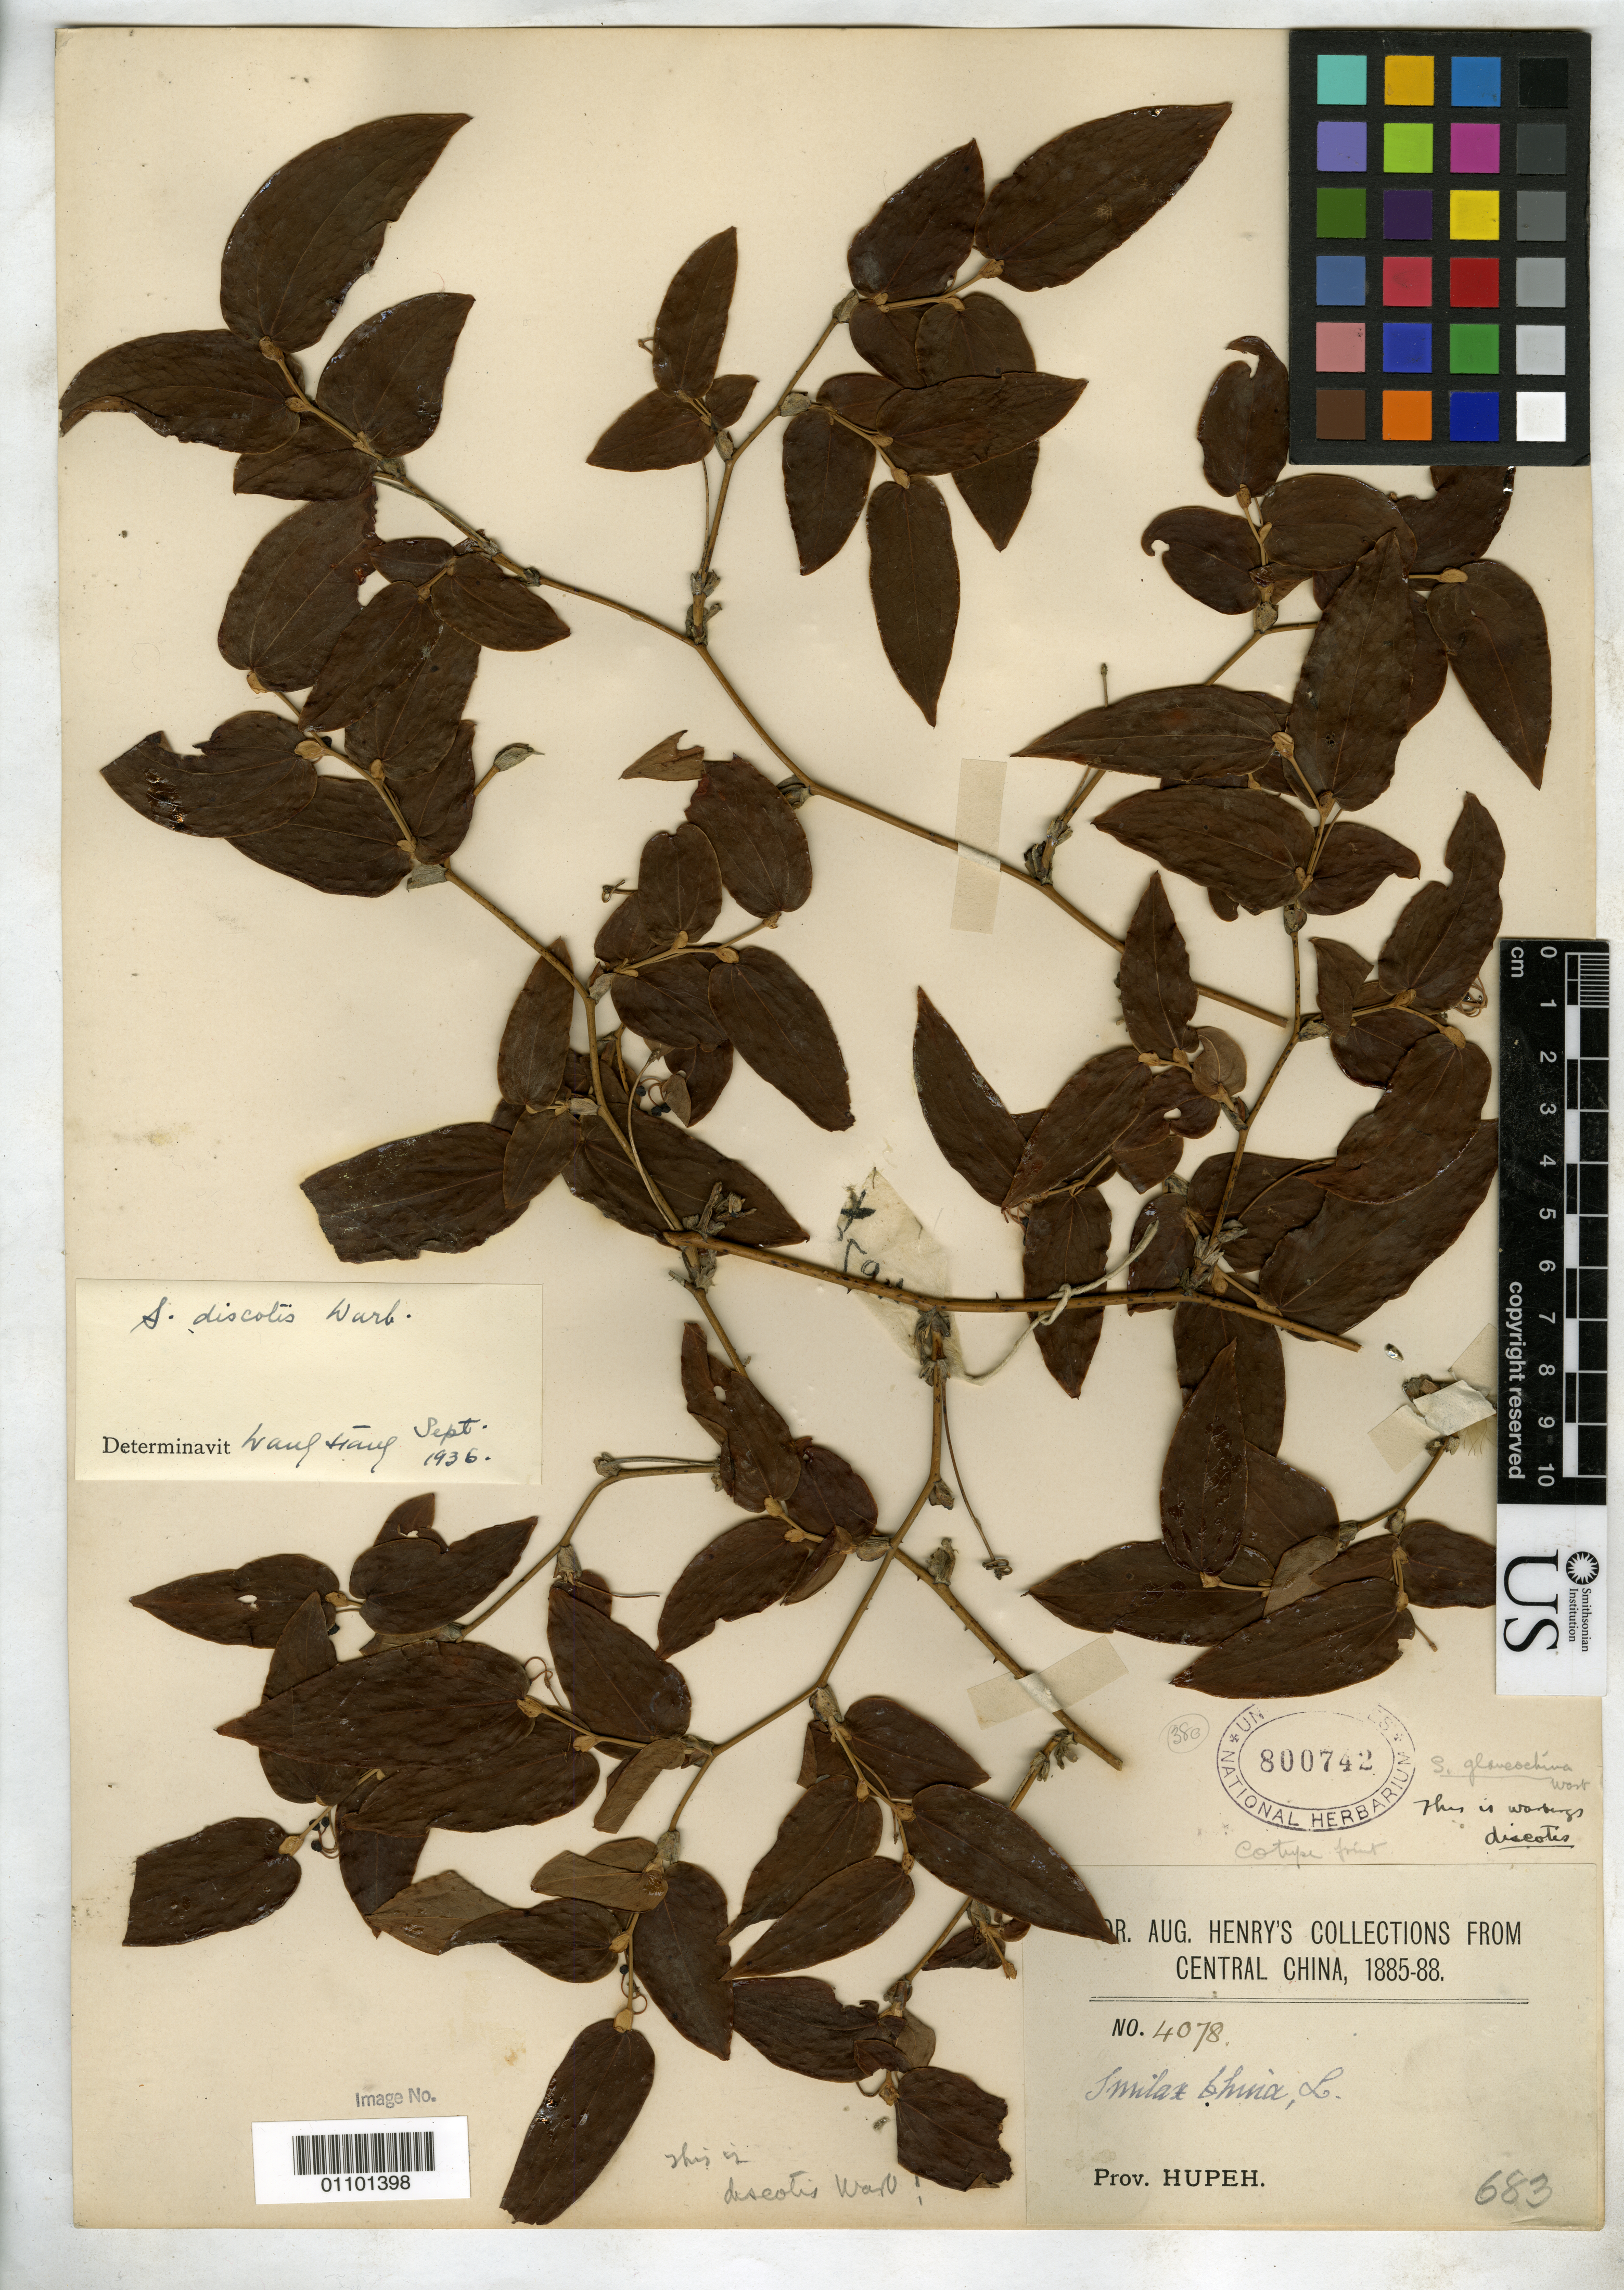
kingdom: Plantae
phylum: Tracheophyta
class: Liliopsida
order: Liliales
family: Smilacaceae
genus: Smilax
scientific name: Smilax glaucochina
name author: Warb. in Diels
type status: Syntype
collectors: A. Henry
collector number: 4078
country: China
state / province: Hubei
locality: Prov. Hupeh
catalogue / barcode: US 800742